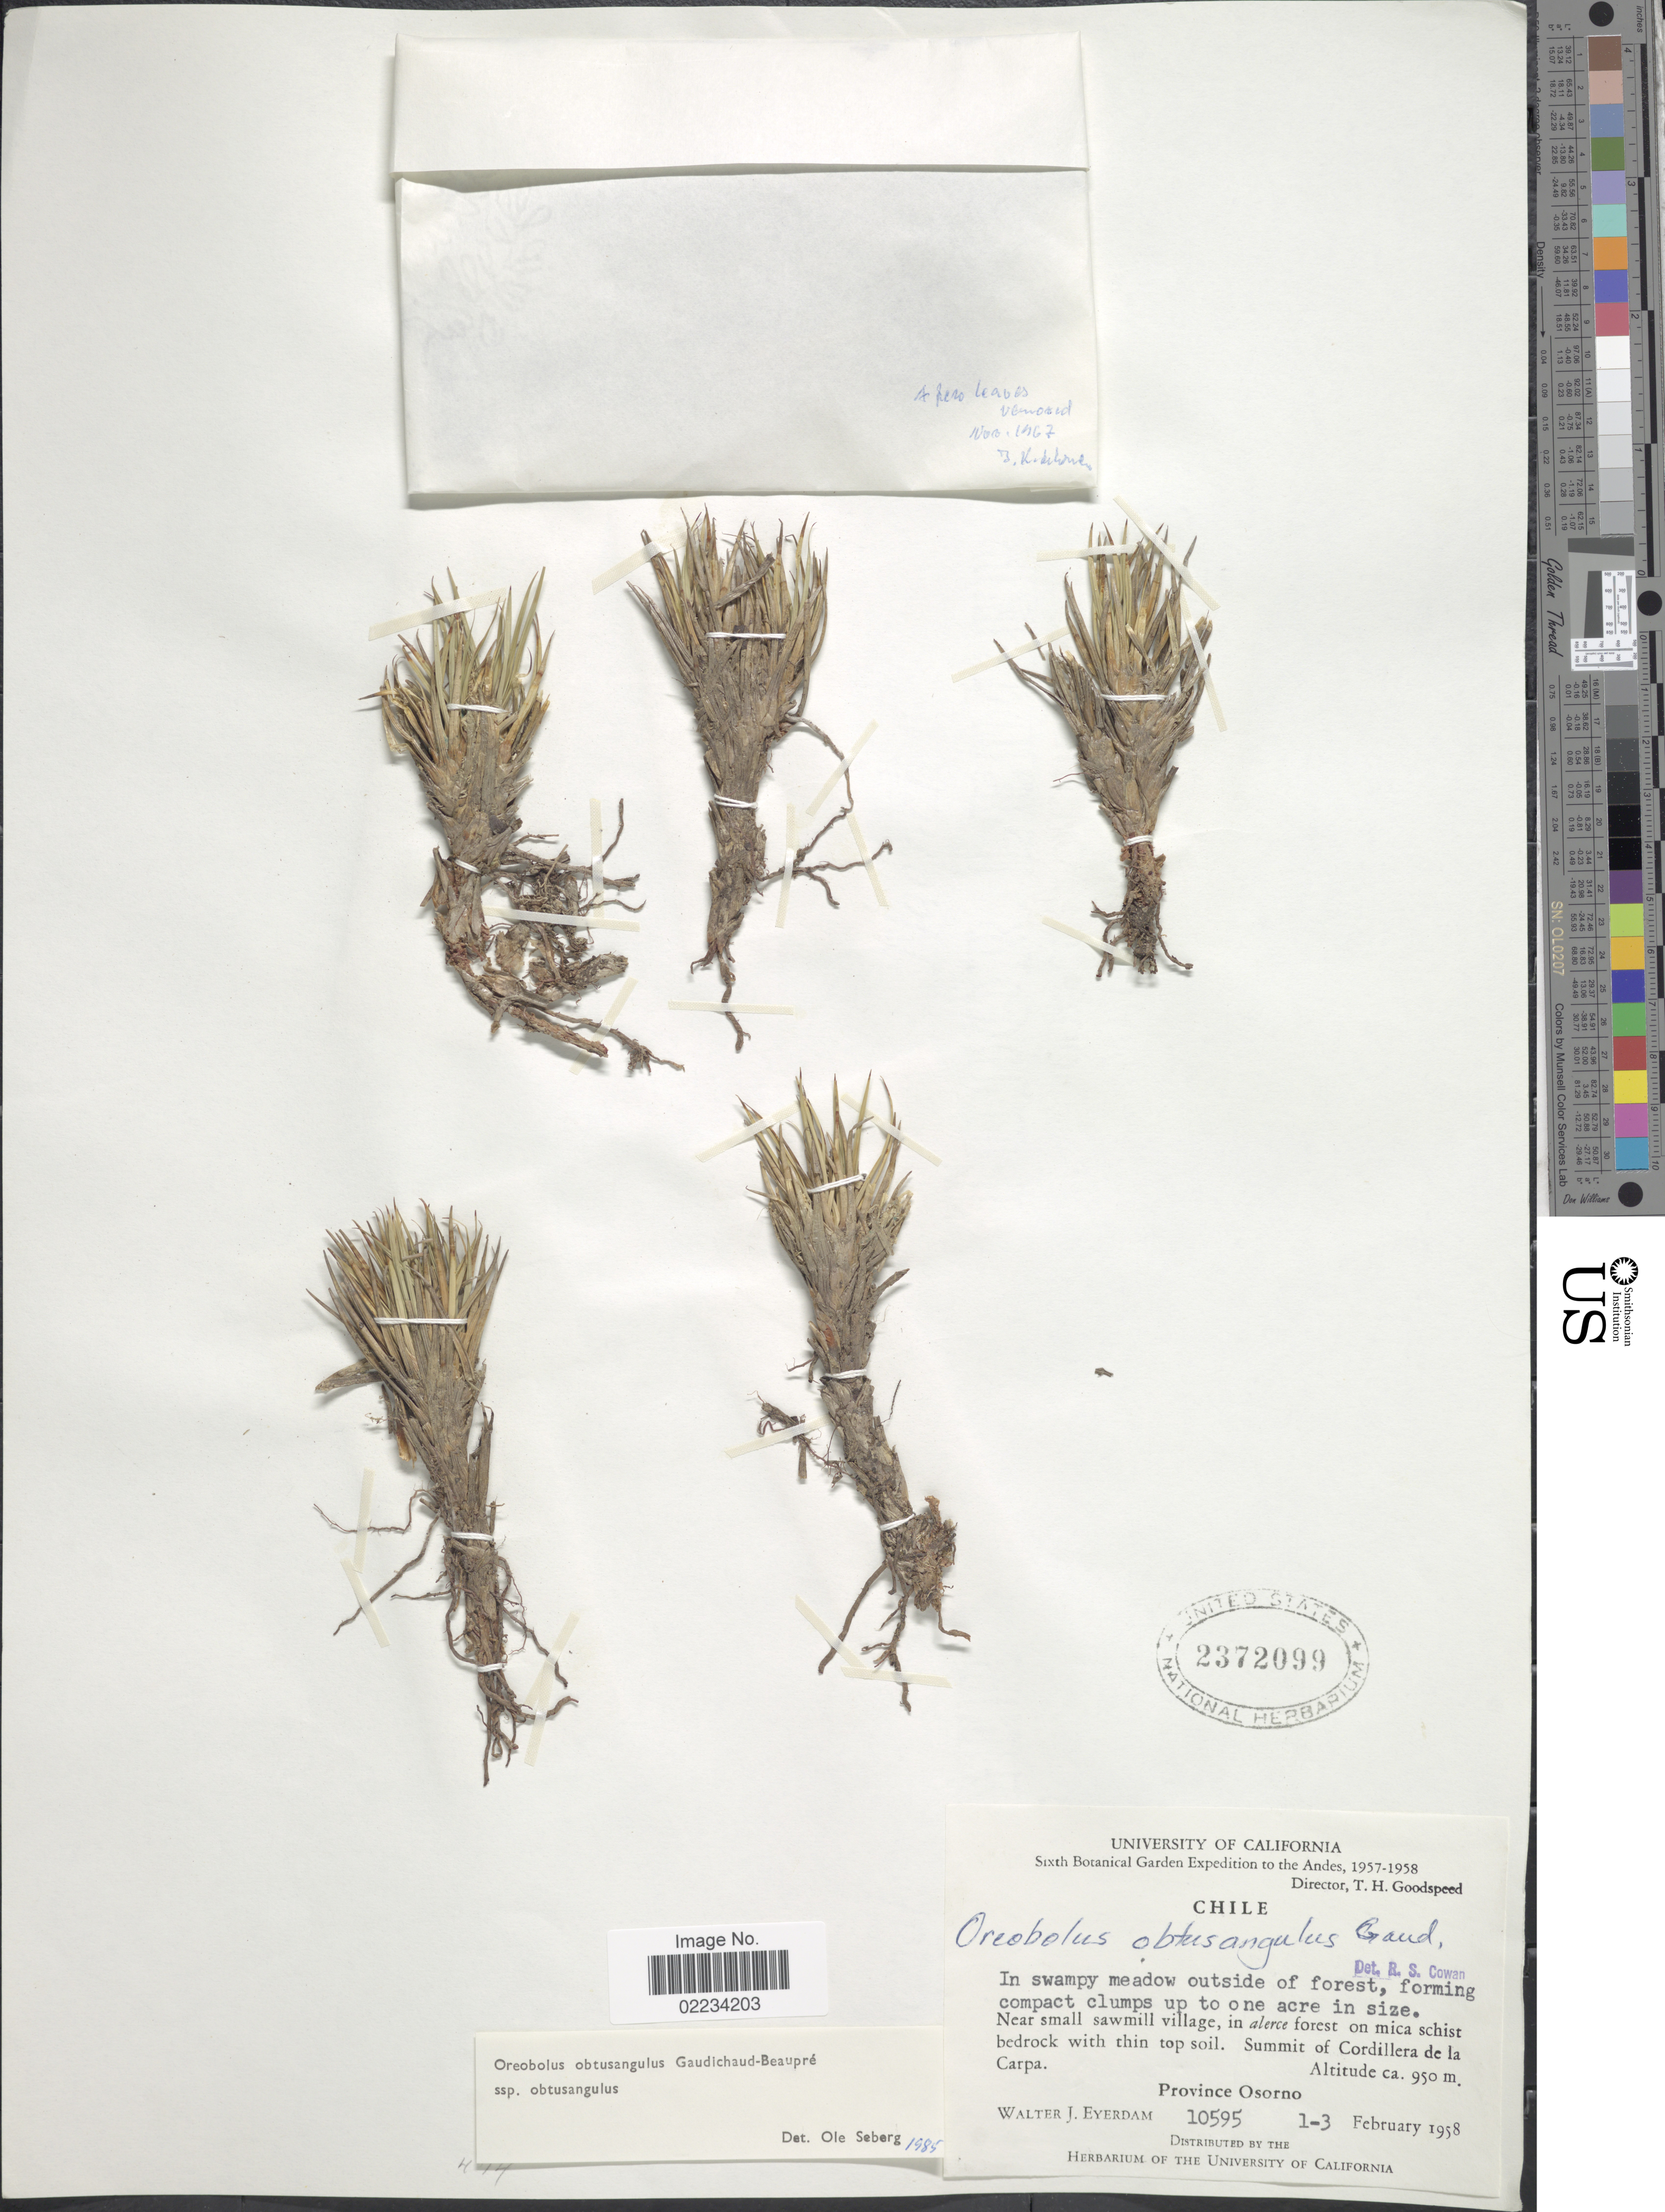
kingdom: Plantae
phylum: Tracheophyta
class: Liliopsida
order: Poales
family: Cyperaceae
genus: Oreobolus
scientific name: Oreobolus obtusangulus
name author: Gaudich.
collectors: W. J. Eyerdam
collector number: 10595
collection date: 1958-02-01/1958-02-03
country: Chile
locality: The Andes, In swampy meadow outside of forest, forming compact clumps up to one acre in size. Near small swamill village, in alerce forest on mica schist bedrock with thin top soil. Summit of Cordillera de la Carpa, Province Osorno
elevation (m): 950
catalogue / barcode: US 2372099